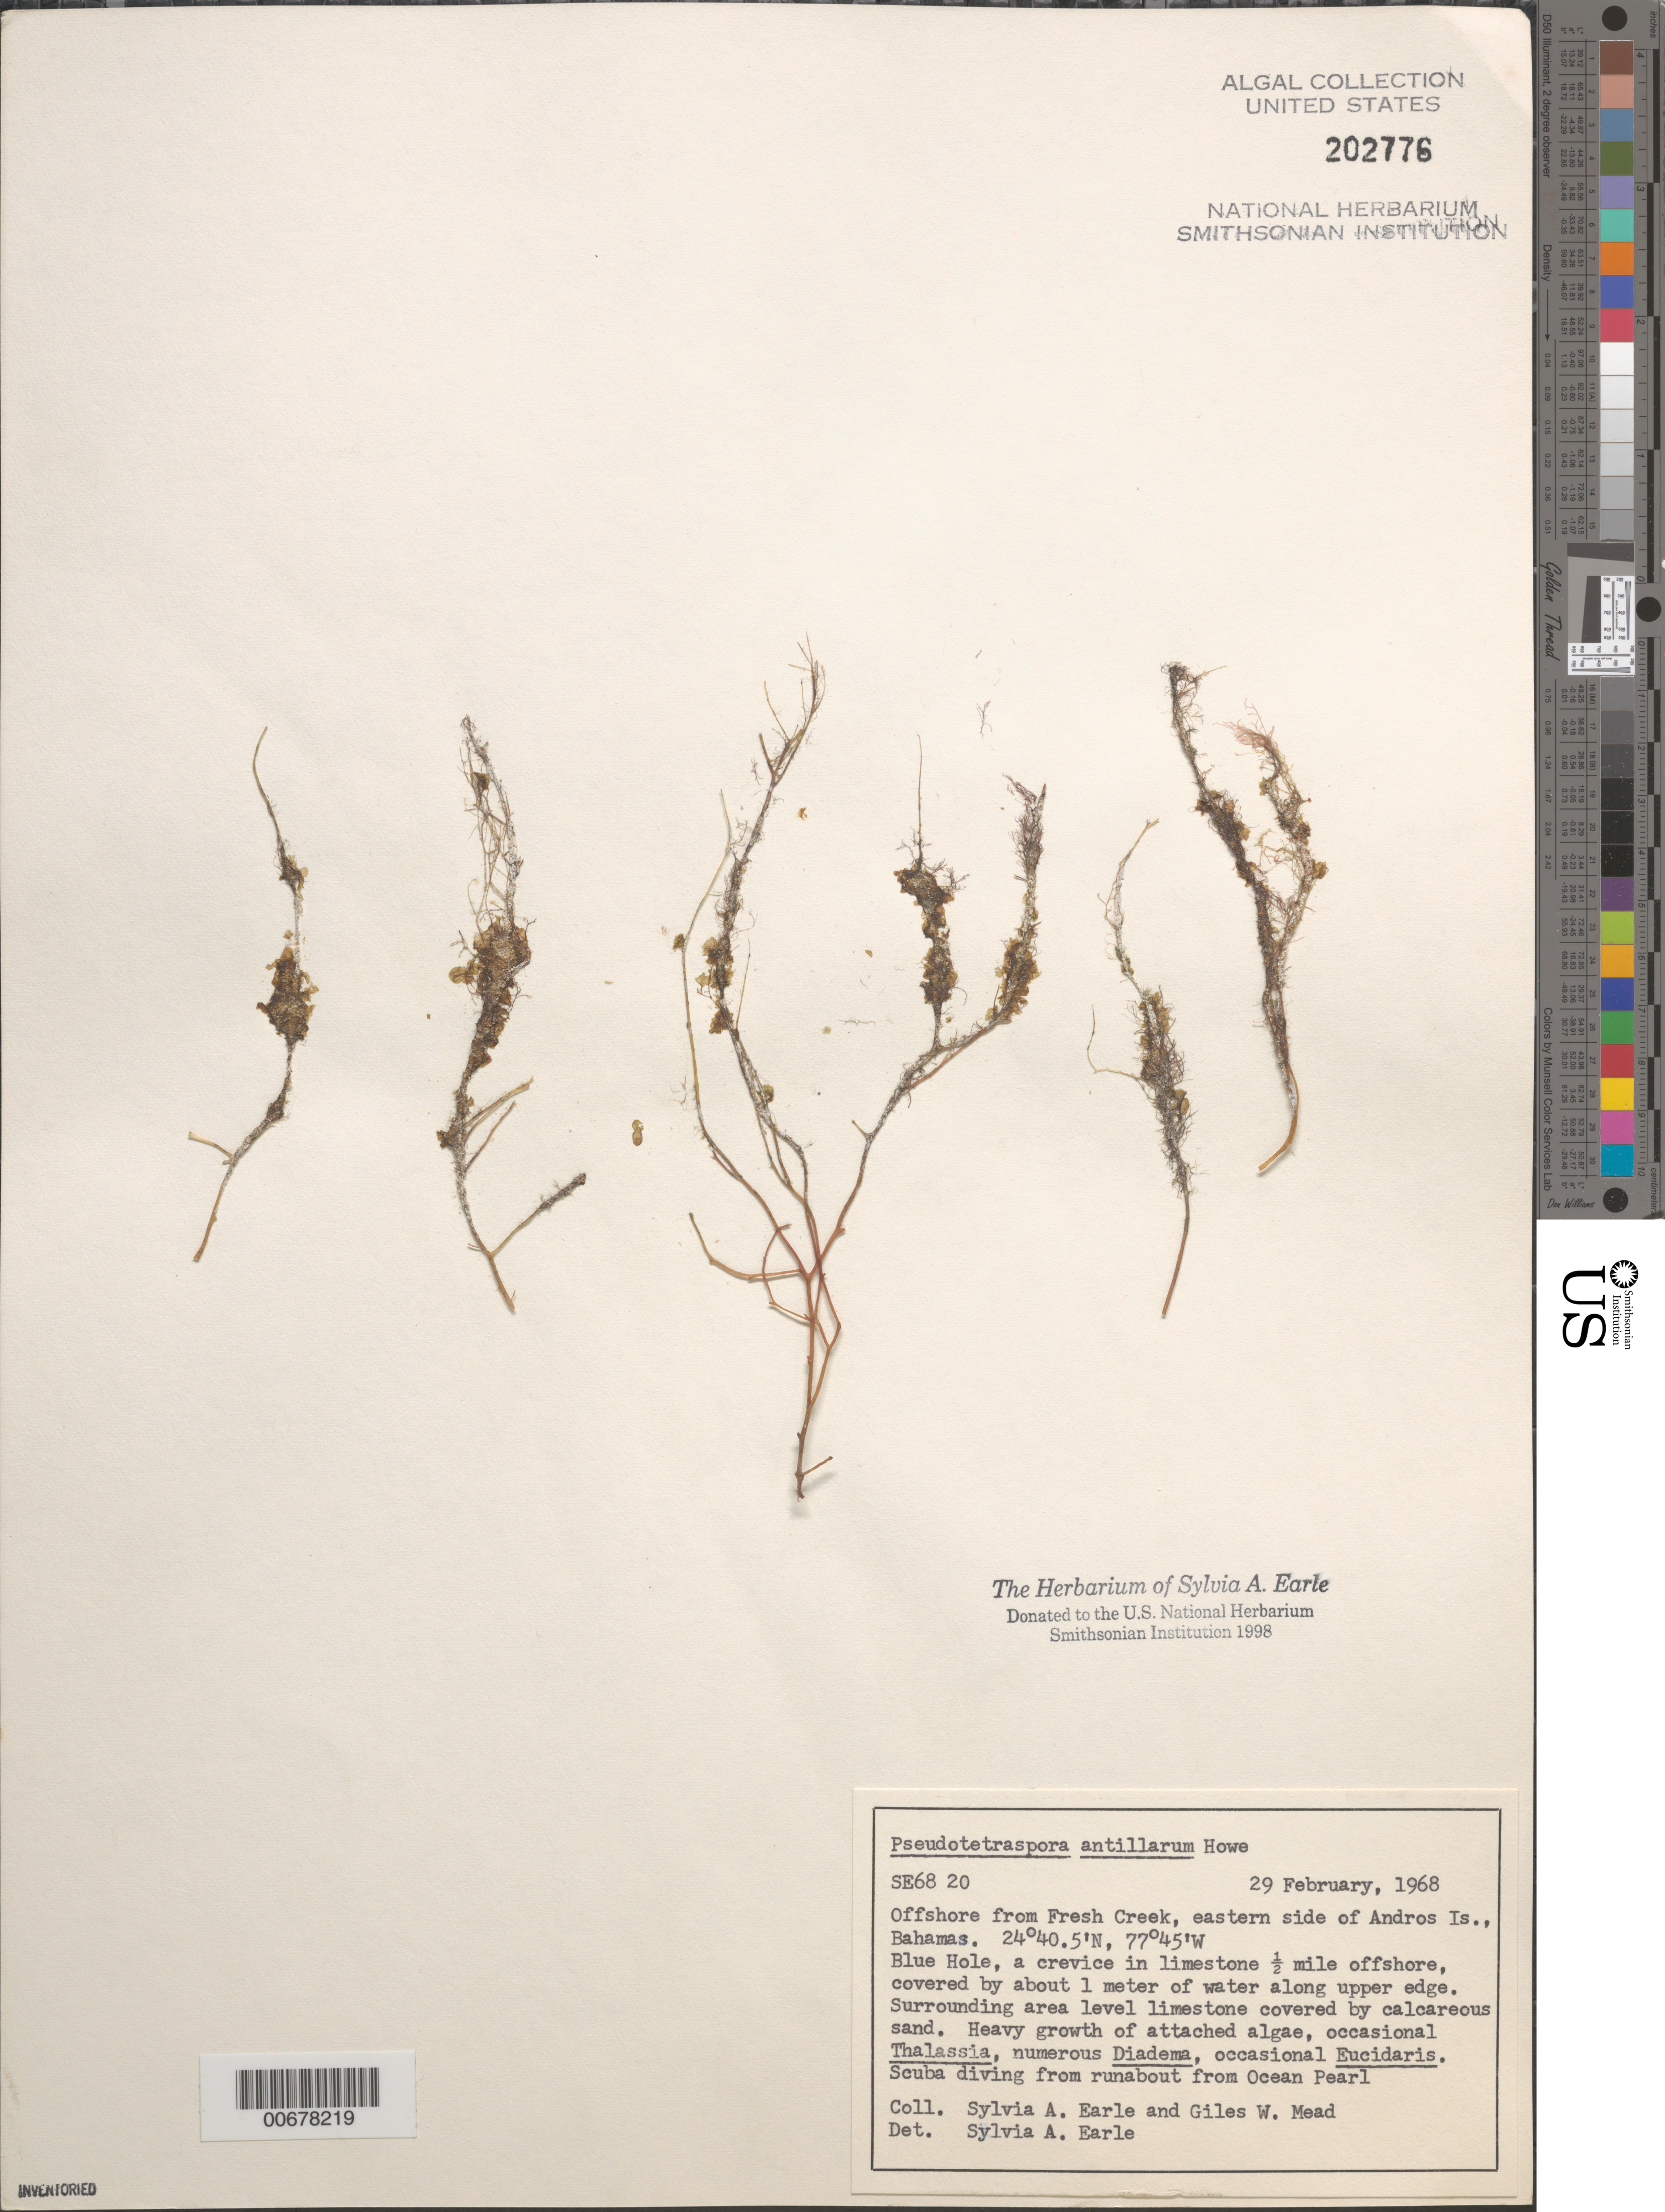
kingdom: Plantae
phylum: Chlorophyta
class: Chlorophyceae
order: Tetrasporales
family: Palmellopsidaceae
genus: Pseudotetraspora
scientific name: Pseudotetraspora marina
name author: N.Wille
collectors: S. A. Earle & G. W. Mead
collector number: SE 6820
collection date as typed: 29 Feb 1968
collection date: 1968-02-29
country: Bahamas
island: Andros Island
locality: Blue Hole, off Fresh Creek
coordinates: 24 40.5' N, 77 45' W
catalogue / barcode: US 202776